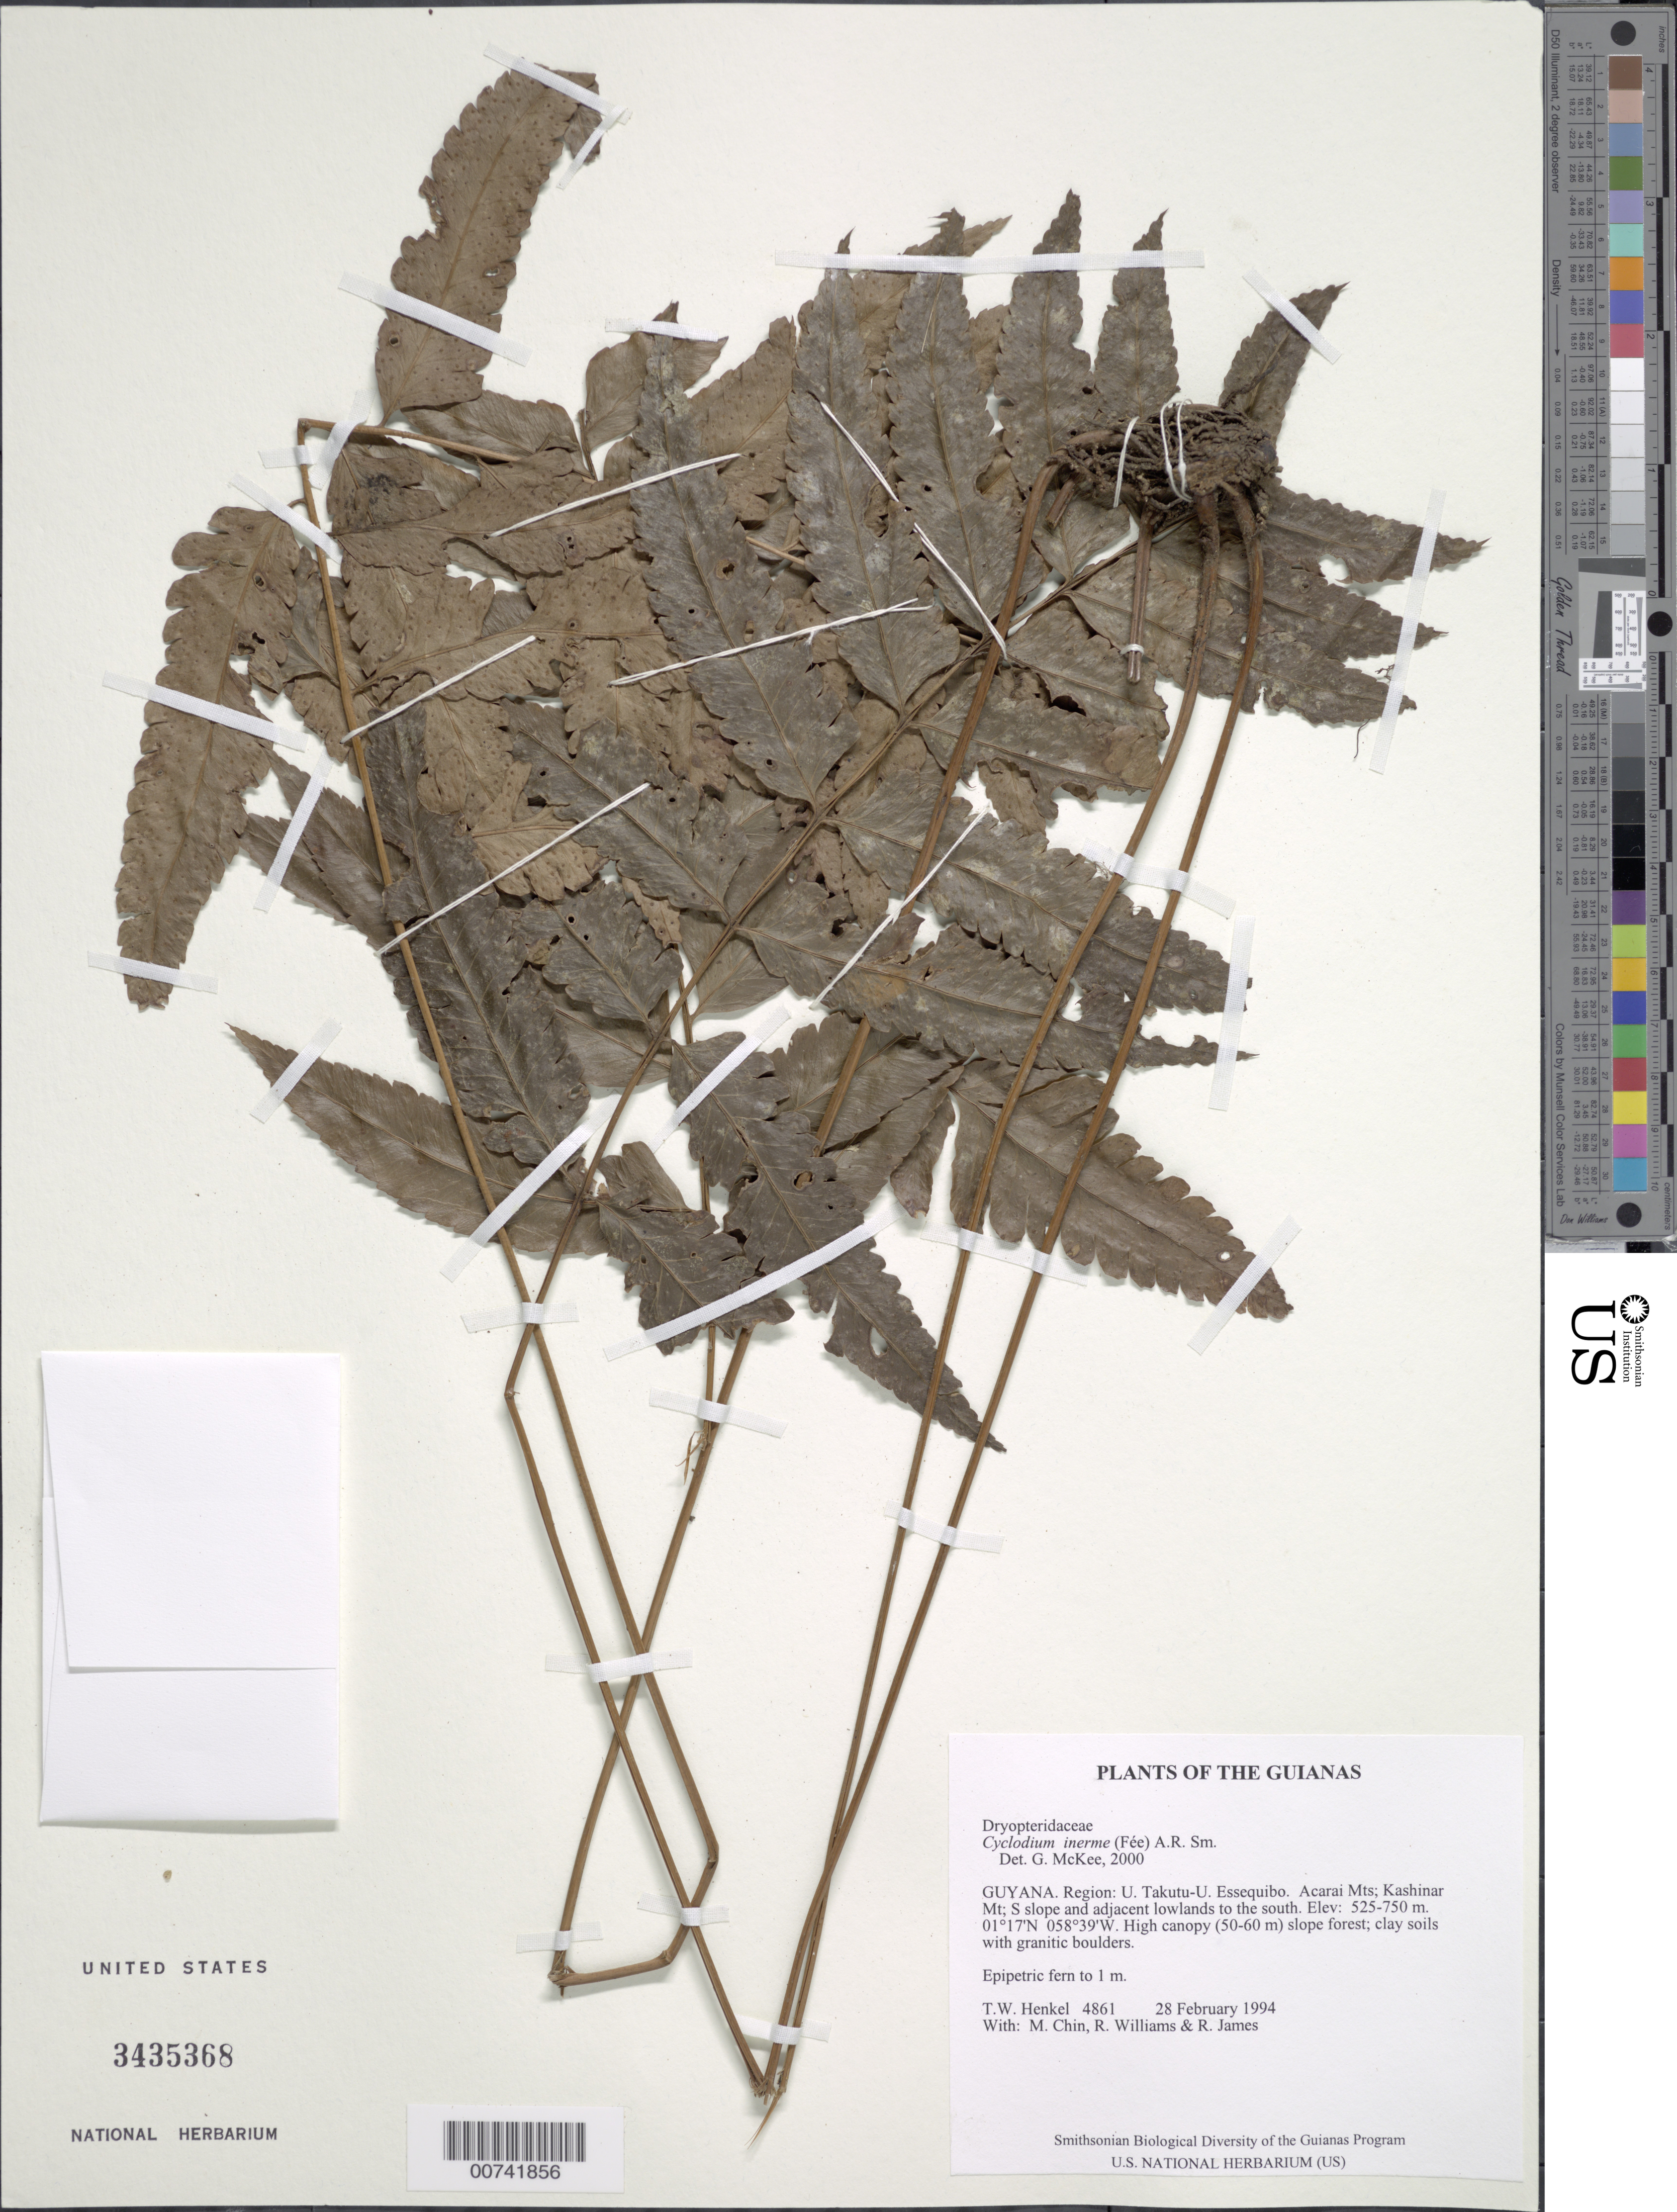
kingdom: Plantae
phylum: Tracheophyta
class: Polypodiopsida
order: Polypodiales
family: Dryopteridaceae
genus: Cyclodium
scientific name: Cyclodium inerme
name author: (Fée) A.R. Sm.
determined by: McKee, G. S., (US), NMNH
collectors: T. Henkel, M. Chin, R. Williams & R. James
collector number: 4861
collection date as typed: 28 February 1994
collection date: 1994-02-28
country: Guyana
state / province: U. Takutu-U. Essequibo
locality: Acarai Mts; Kashinar Mt; S slope and adjacent lowlands to the south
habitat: High canopy (50-60 m) slope forest; clay soils with granitic boulders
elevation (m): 525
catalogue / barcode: US 3435368